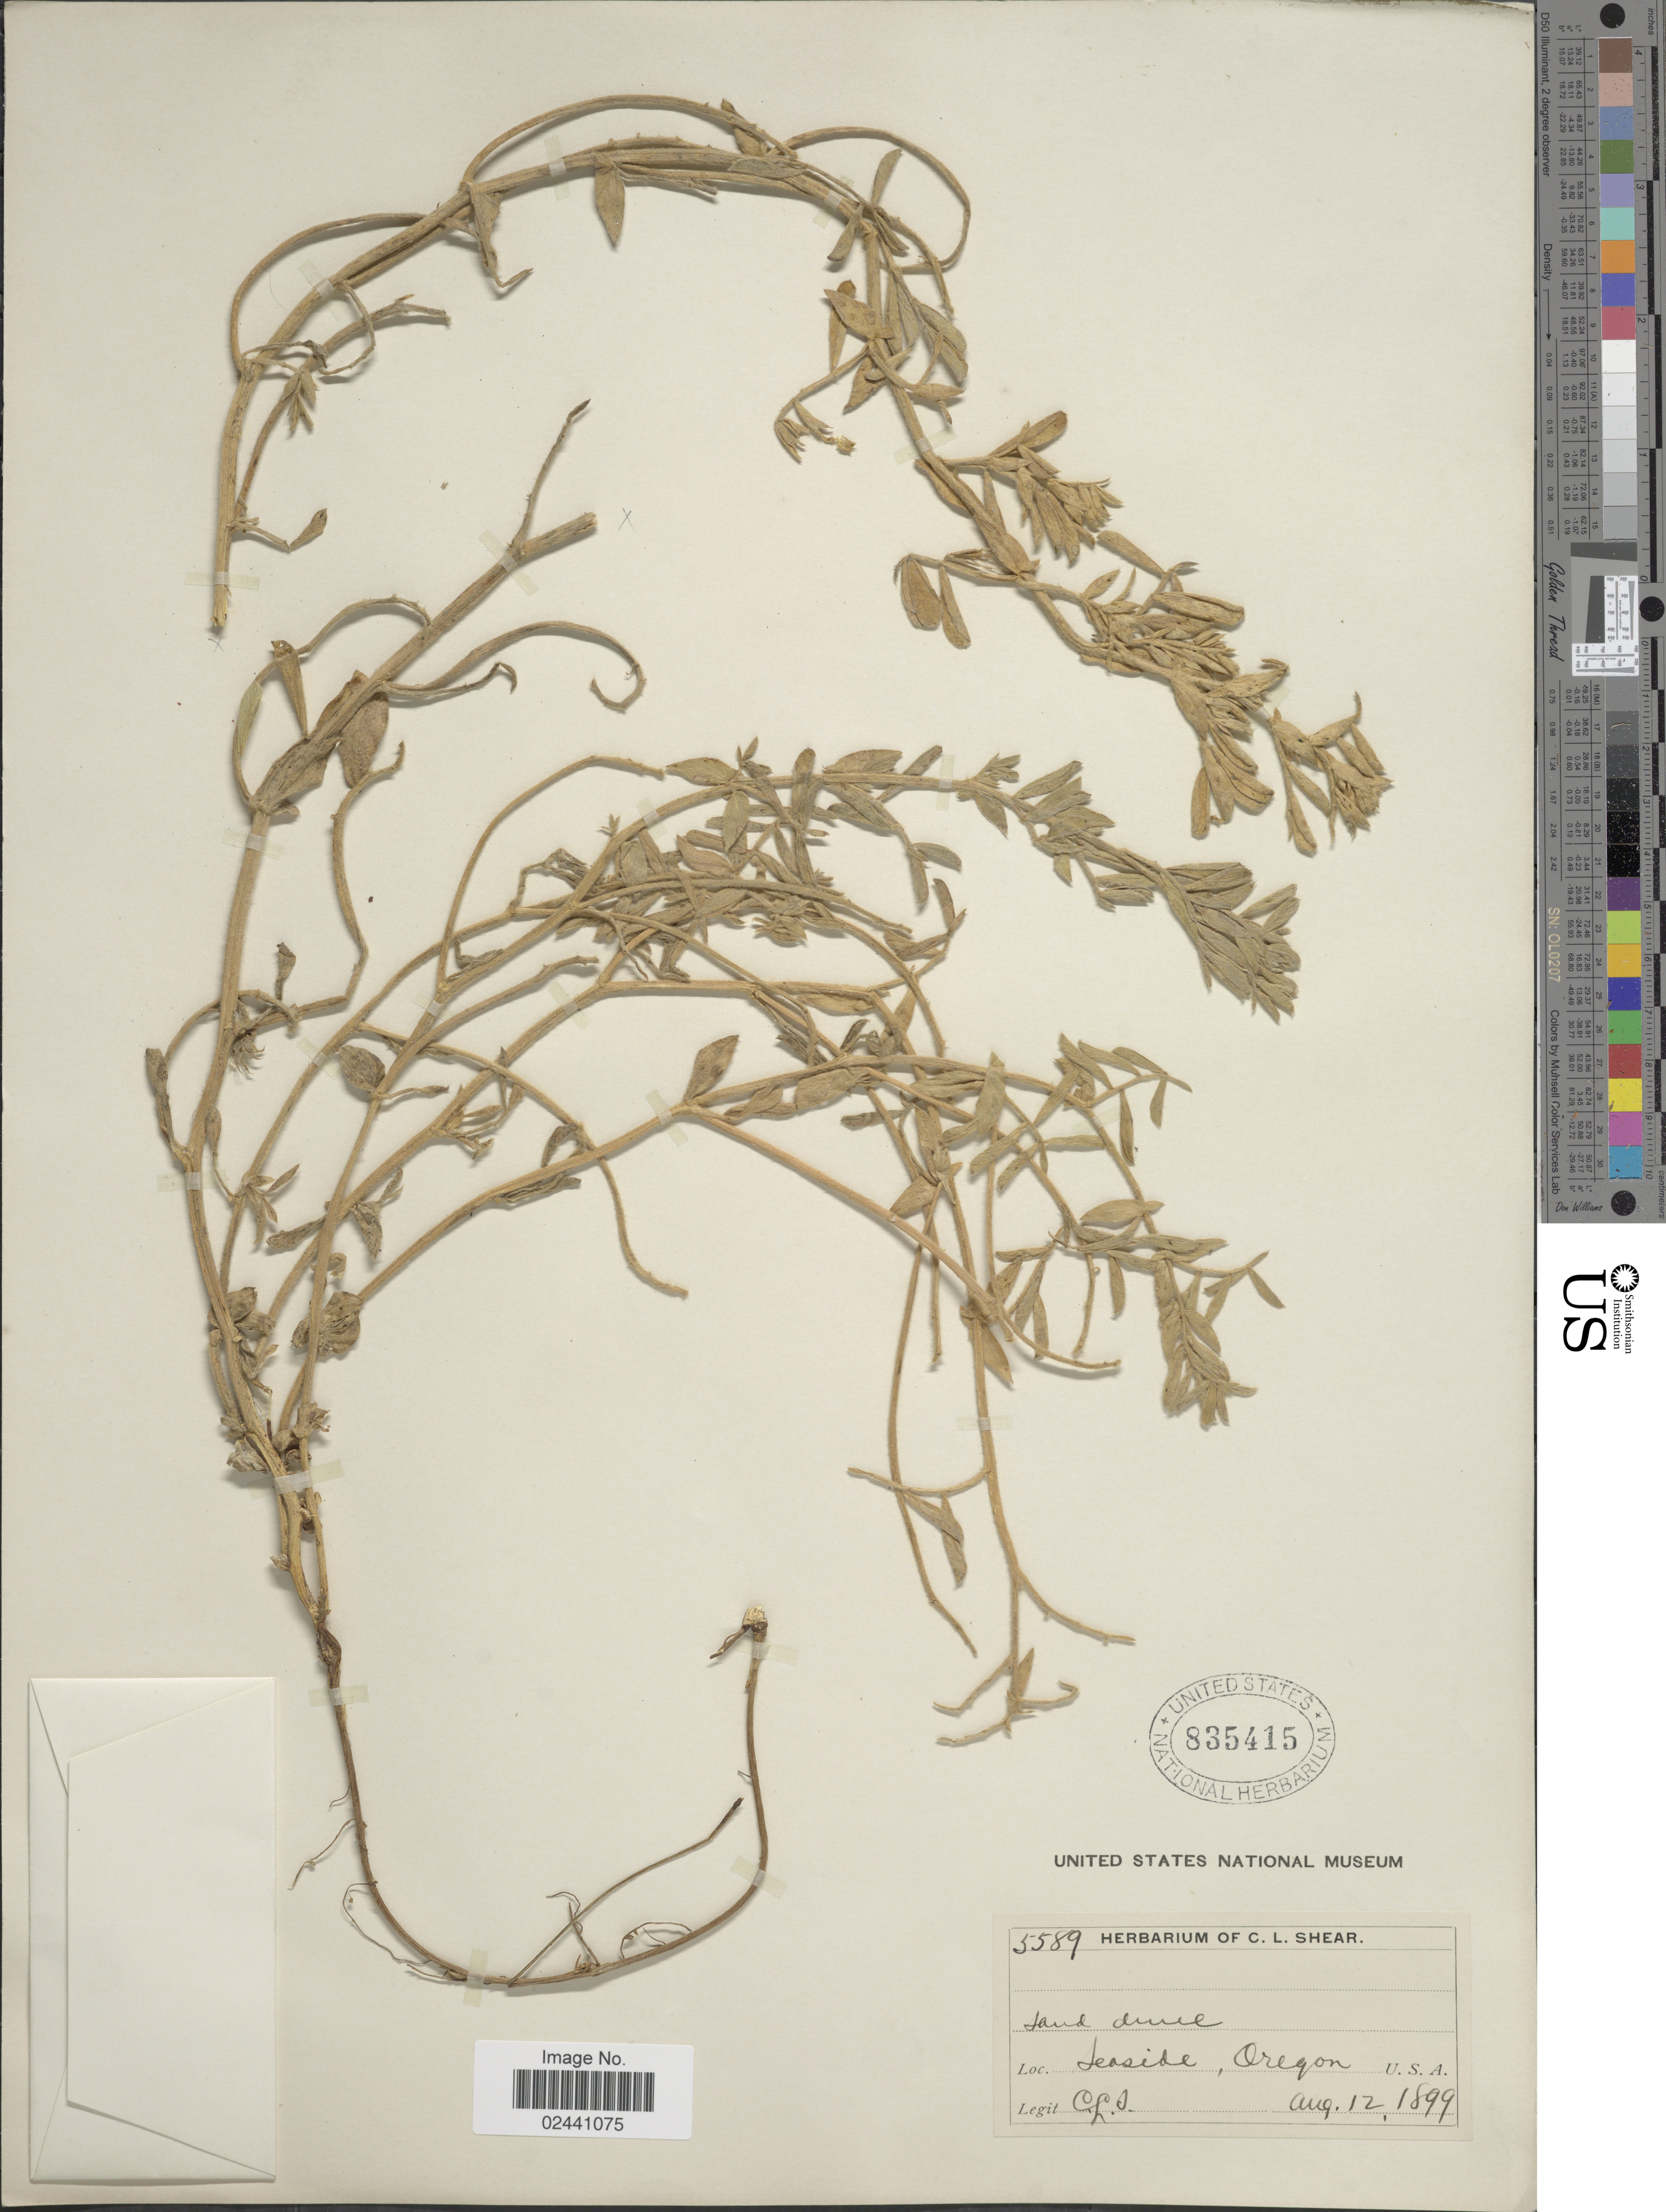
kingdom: Plantae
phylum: Tracheophyta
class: Magnoliopsida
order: Fabales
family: Fabaceae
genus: Lathyrus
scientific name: Lathyrus littoralis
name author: (Torr. & A. Gray) Walp.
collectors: C. L. Shear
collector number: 5589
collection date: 1899-08-12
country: United States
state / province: Oregon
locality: Seaside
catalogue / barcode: US 835415